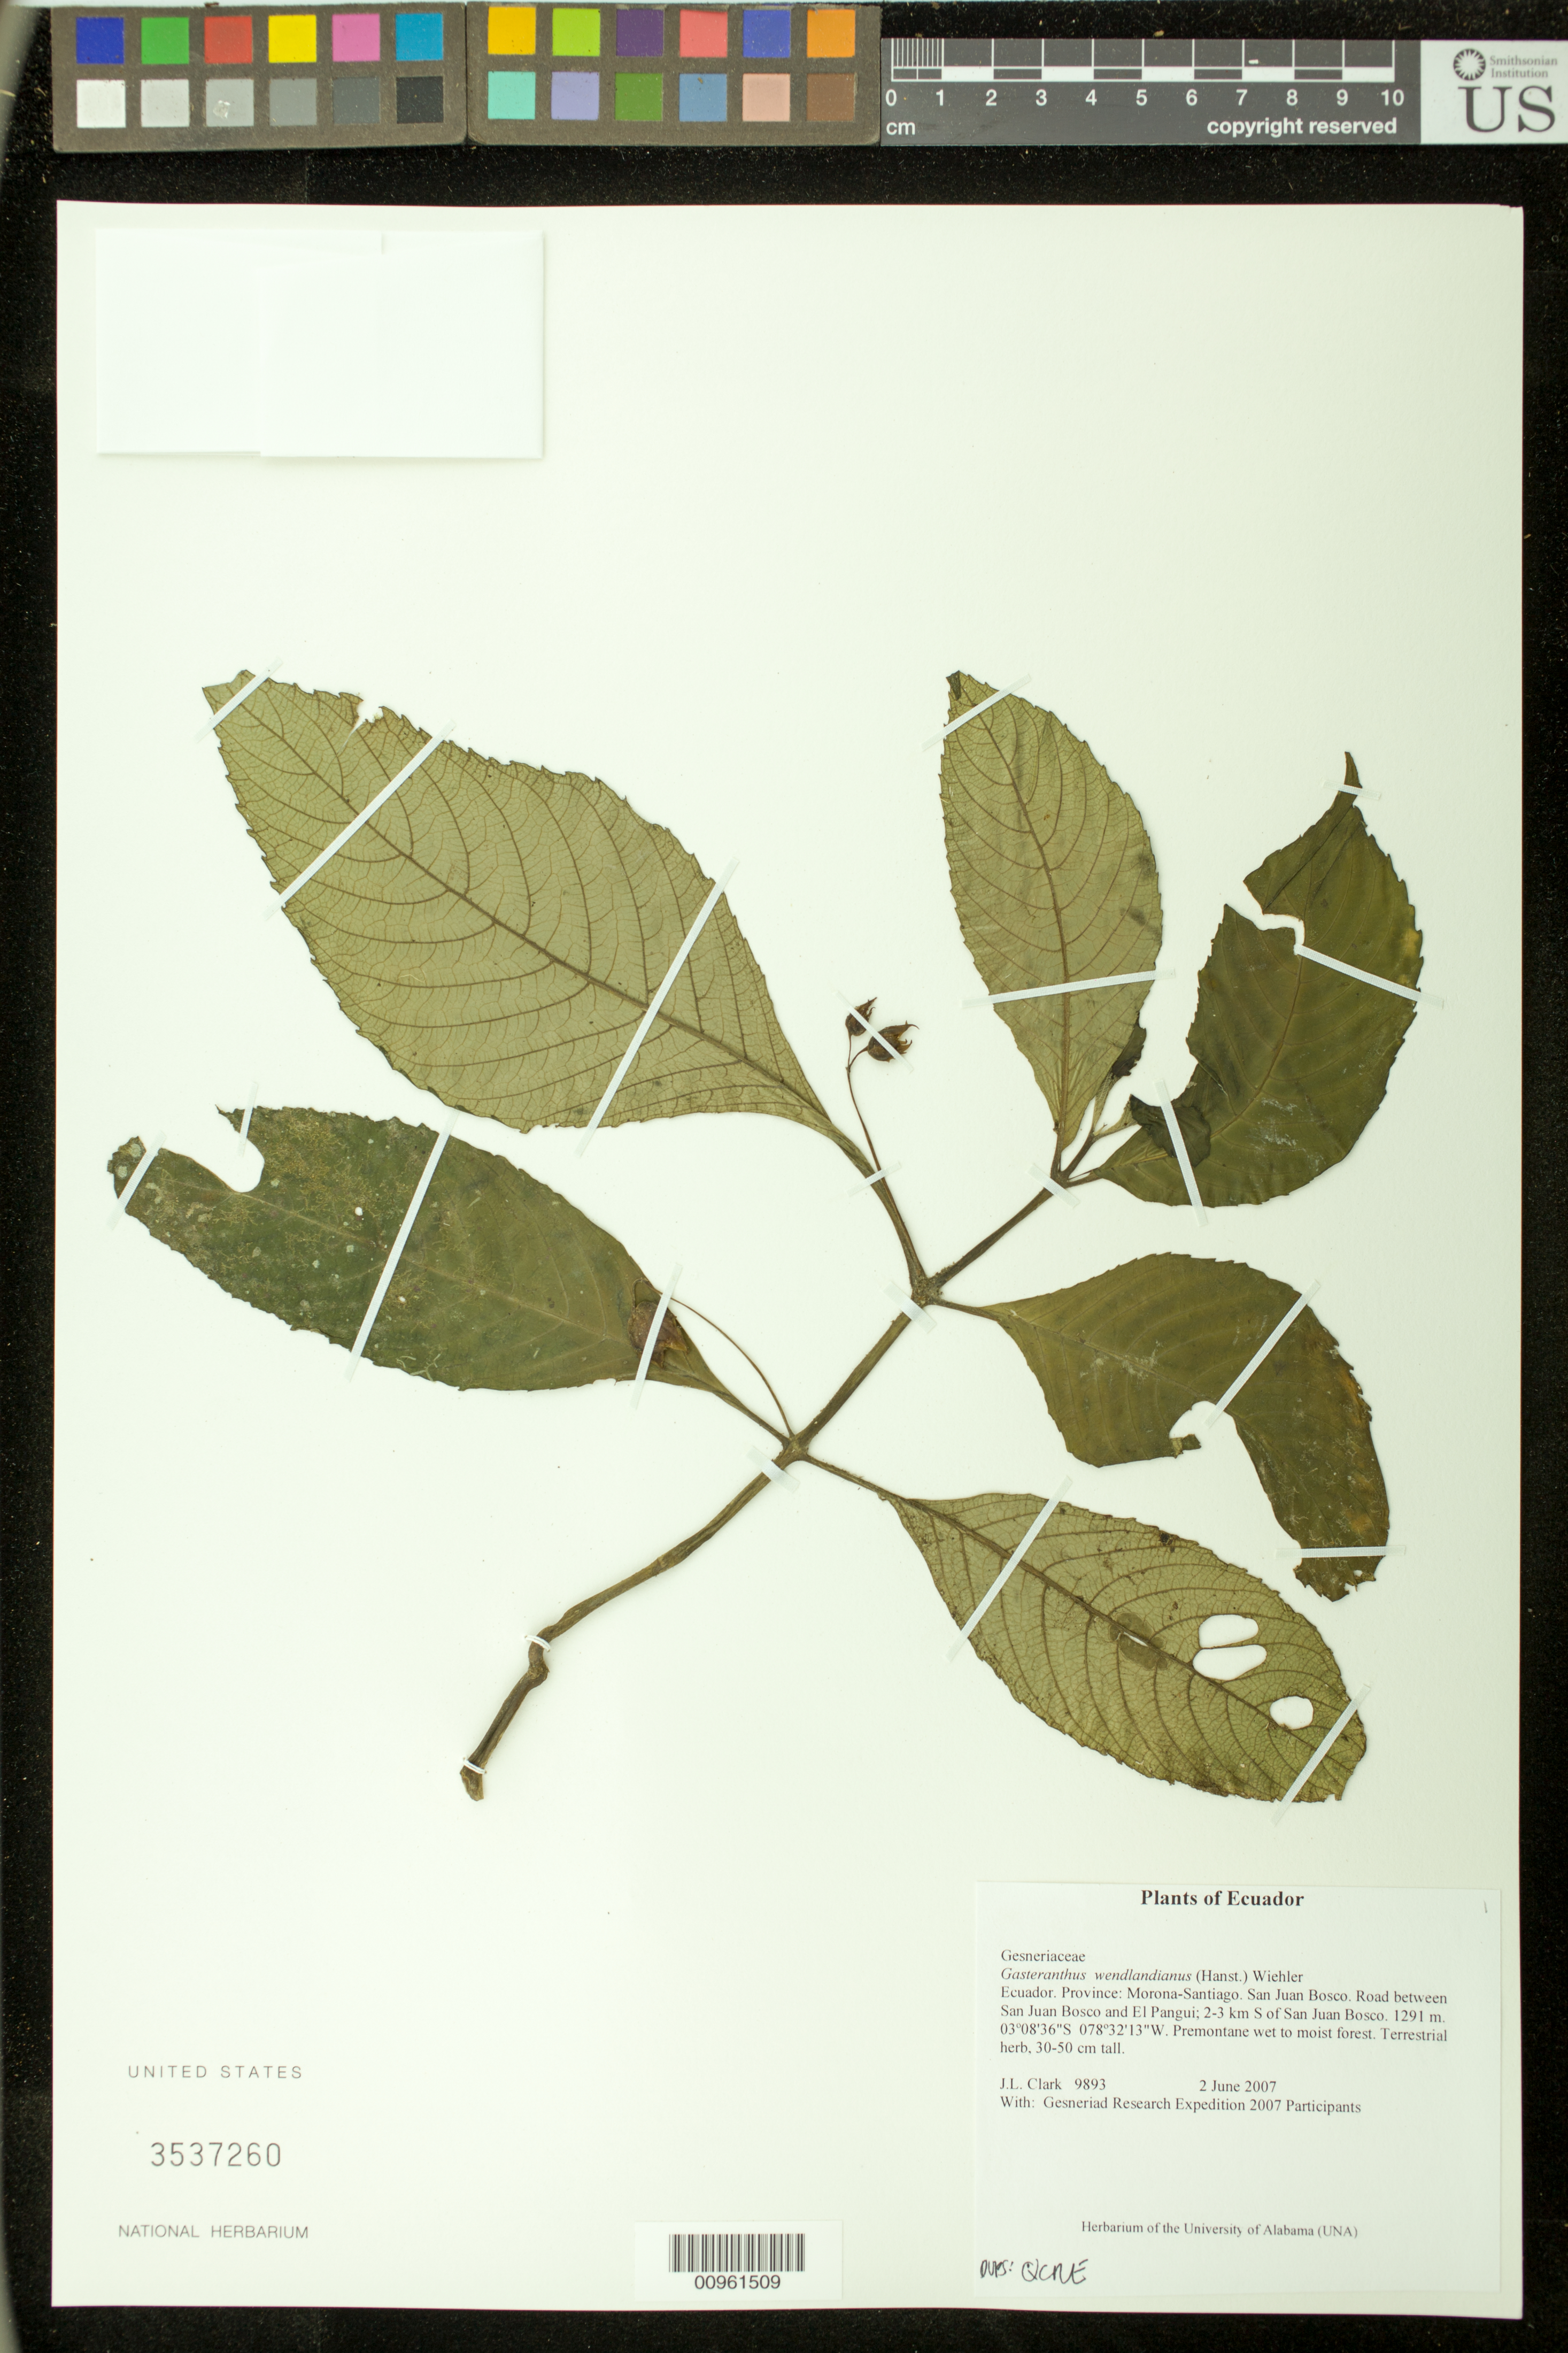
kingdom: Plantae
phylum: Tracheophyta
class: Magnoliopsida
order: Lamiales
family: Gesneriaceae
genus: Gasteranthus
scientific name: Gasteranthus wendlandianus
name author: (Hanst.) Wiehler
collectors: J. L. Clark & Gesneriad Research Expedition 2007 Participants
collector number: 9893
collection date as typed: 02 Jun 2007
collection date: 2007-06-02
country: Ecuador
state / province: Morona-Santiago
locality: San Juan Bosco. Road between San Juan Bosco and El Pangui; 2-3 km S of San Juan Bosco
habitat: Premontane wet to moist forest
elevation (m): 1291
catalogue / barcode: US 3537260